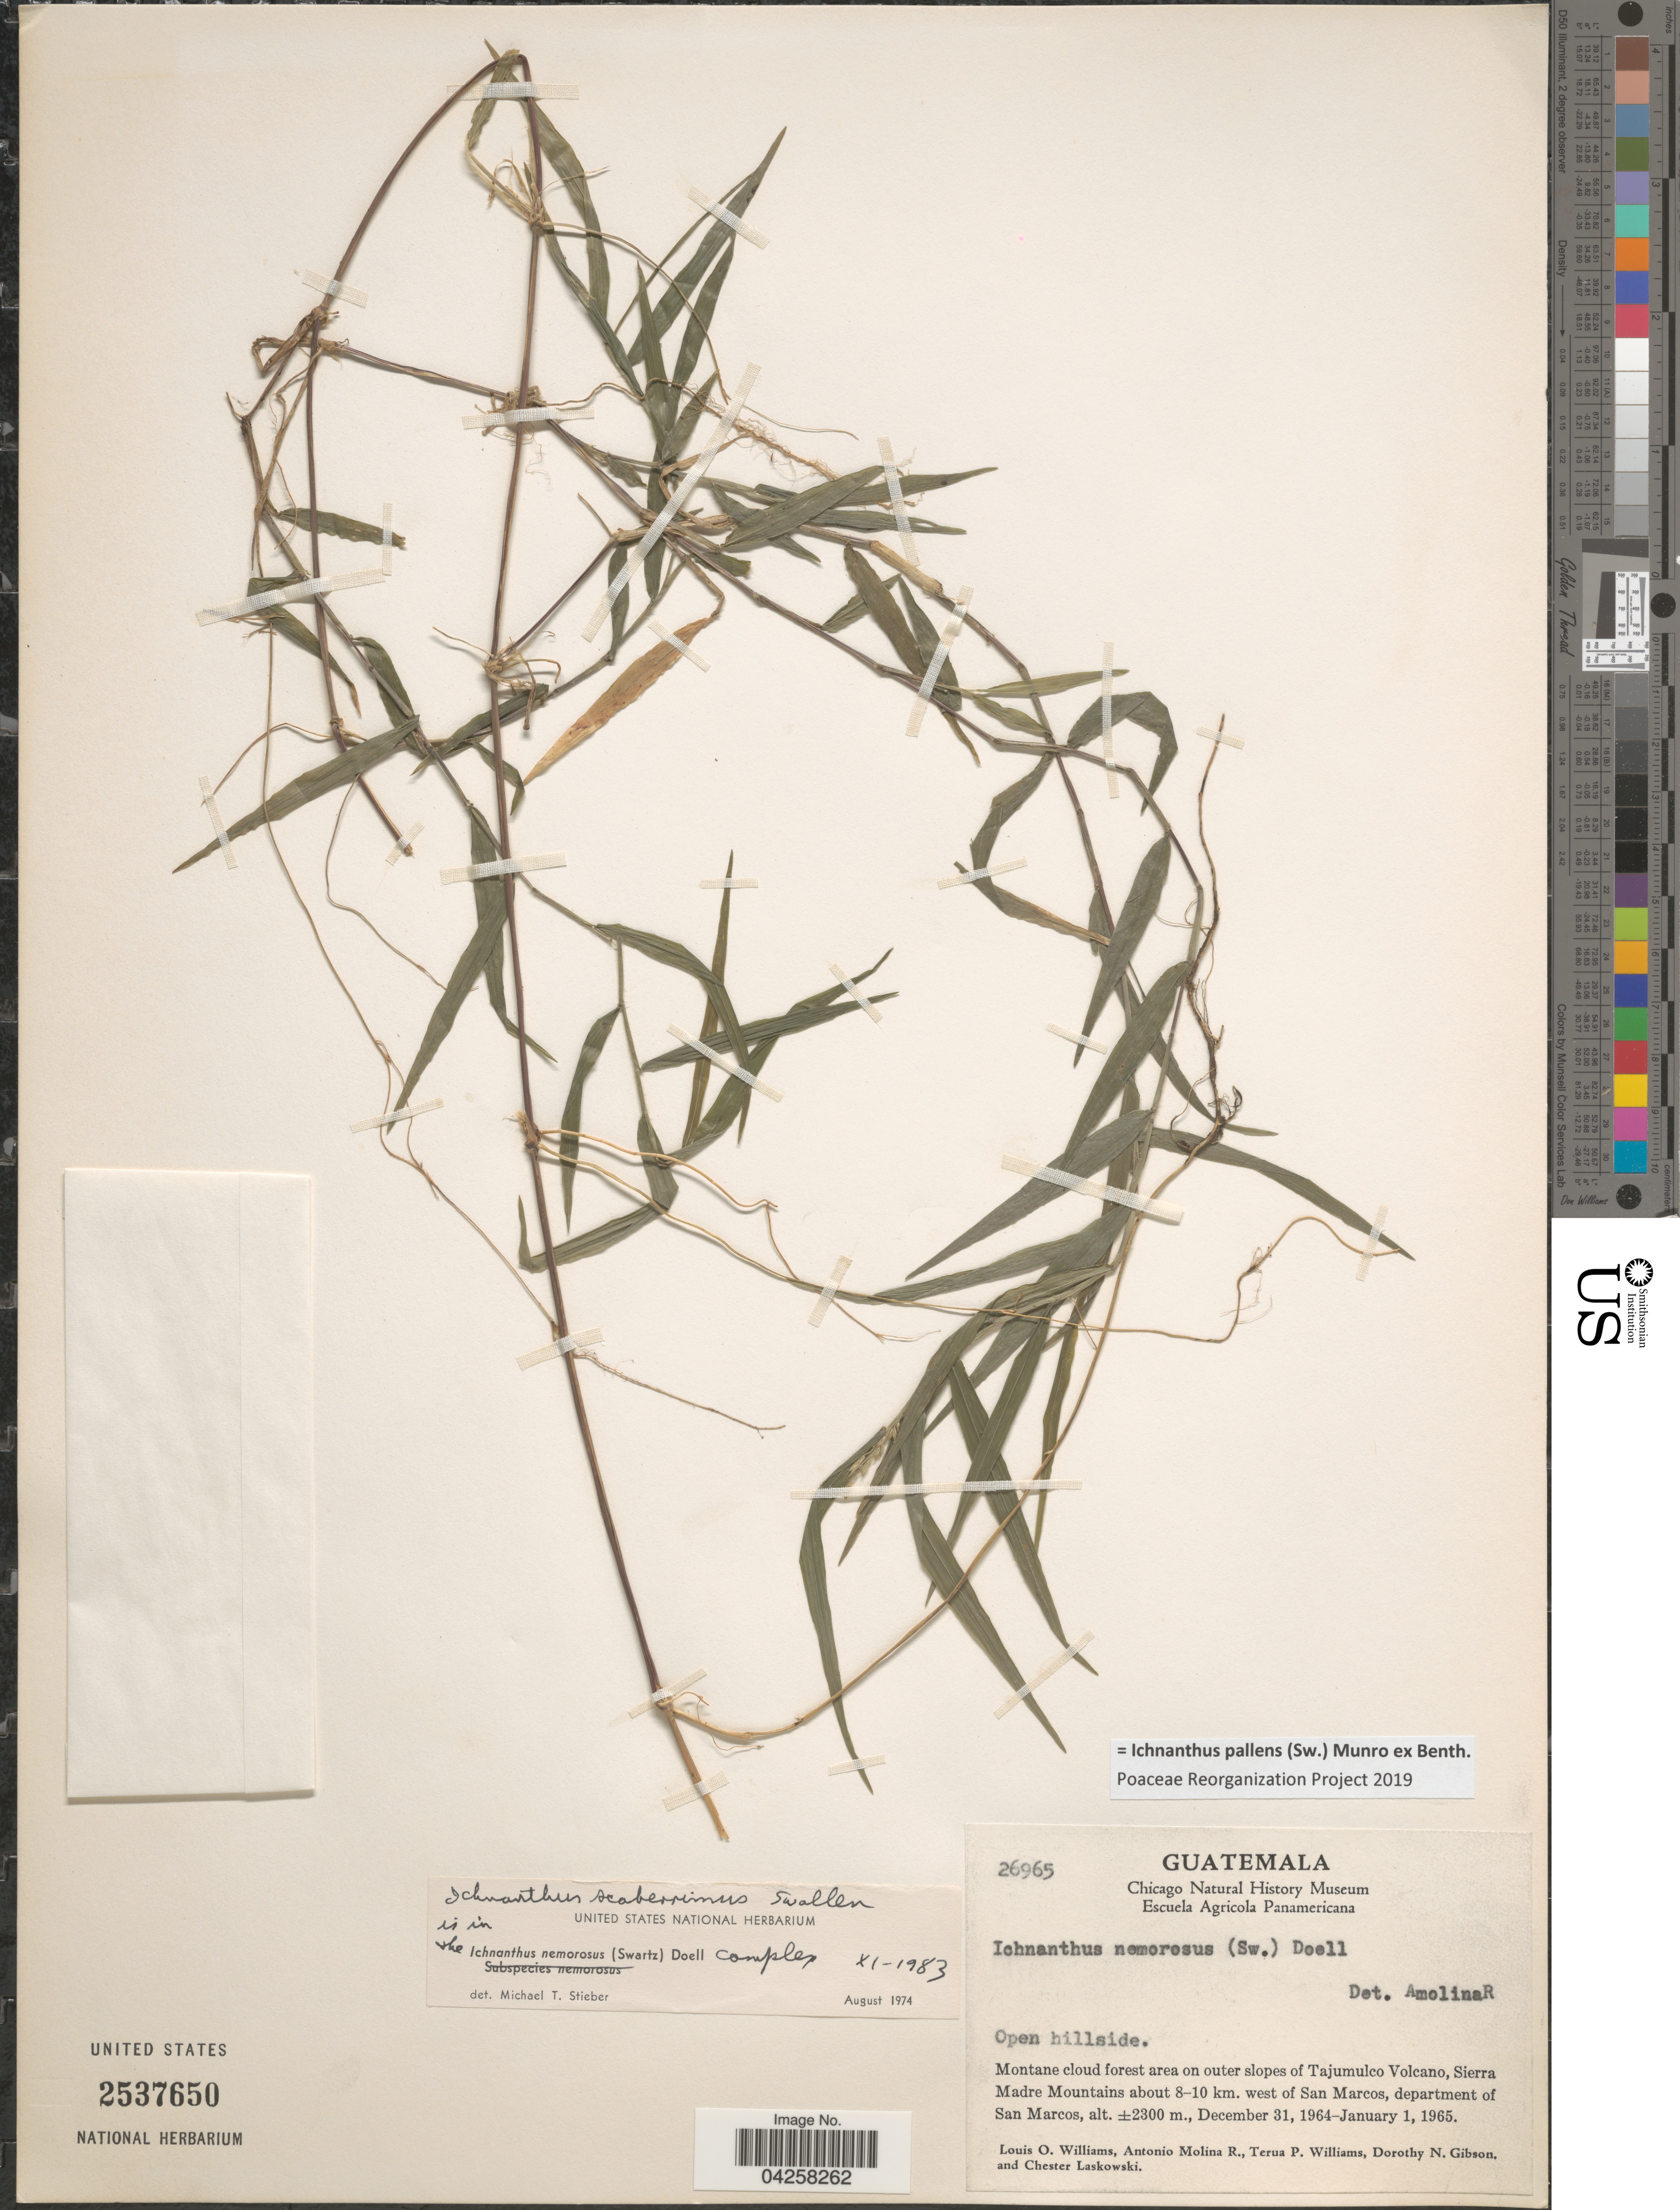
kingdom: Plantae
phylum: Tracheophyta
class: Liliopsida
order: Poales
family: Poaceae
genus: Ichnanthus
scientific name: Ichnanthus pallens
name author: (Sw.) Munro ex Benth.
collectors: L. O. Williams, A. Molina R., T. Williams, D. N. Gibson & C. Laskowski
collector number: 26965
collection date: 1964-12-31/1965-01-01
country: Guatemala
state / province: San Marcos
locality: Open hillside. Montane cloud forest area on outer slopes of Tajumulco Volcano, Sierra Madre Mountains about 8-10 km. west of San Marcos, department of San Marcos.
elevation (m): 2300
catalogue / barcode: US 2537650